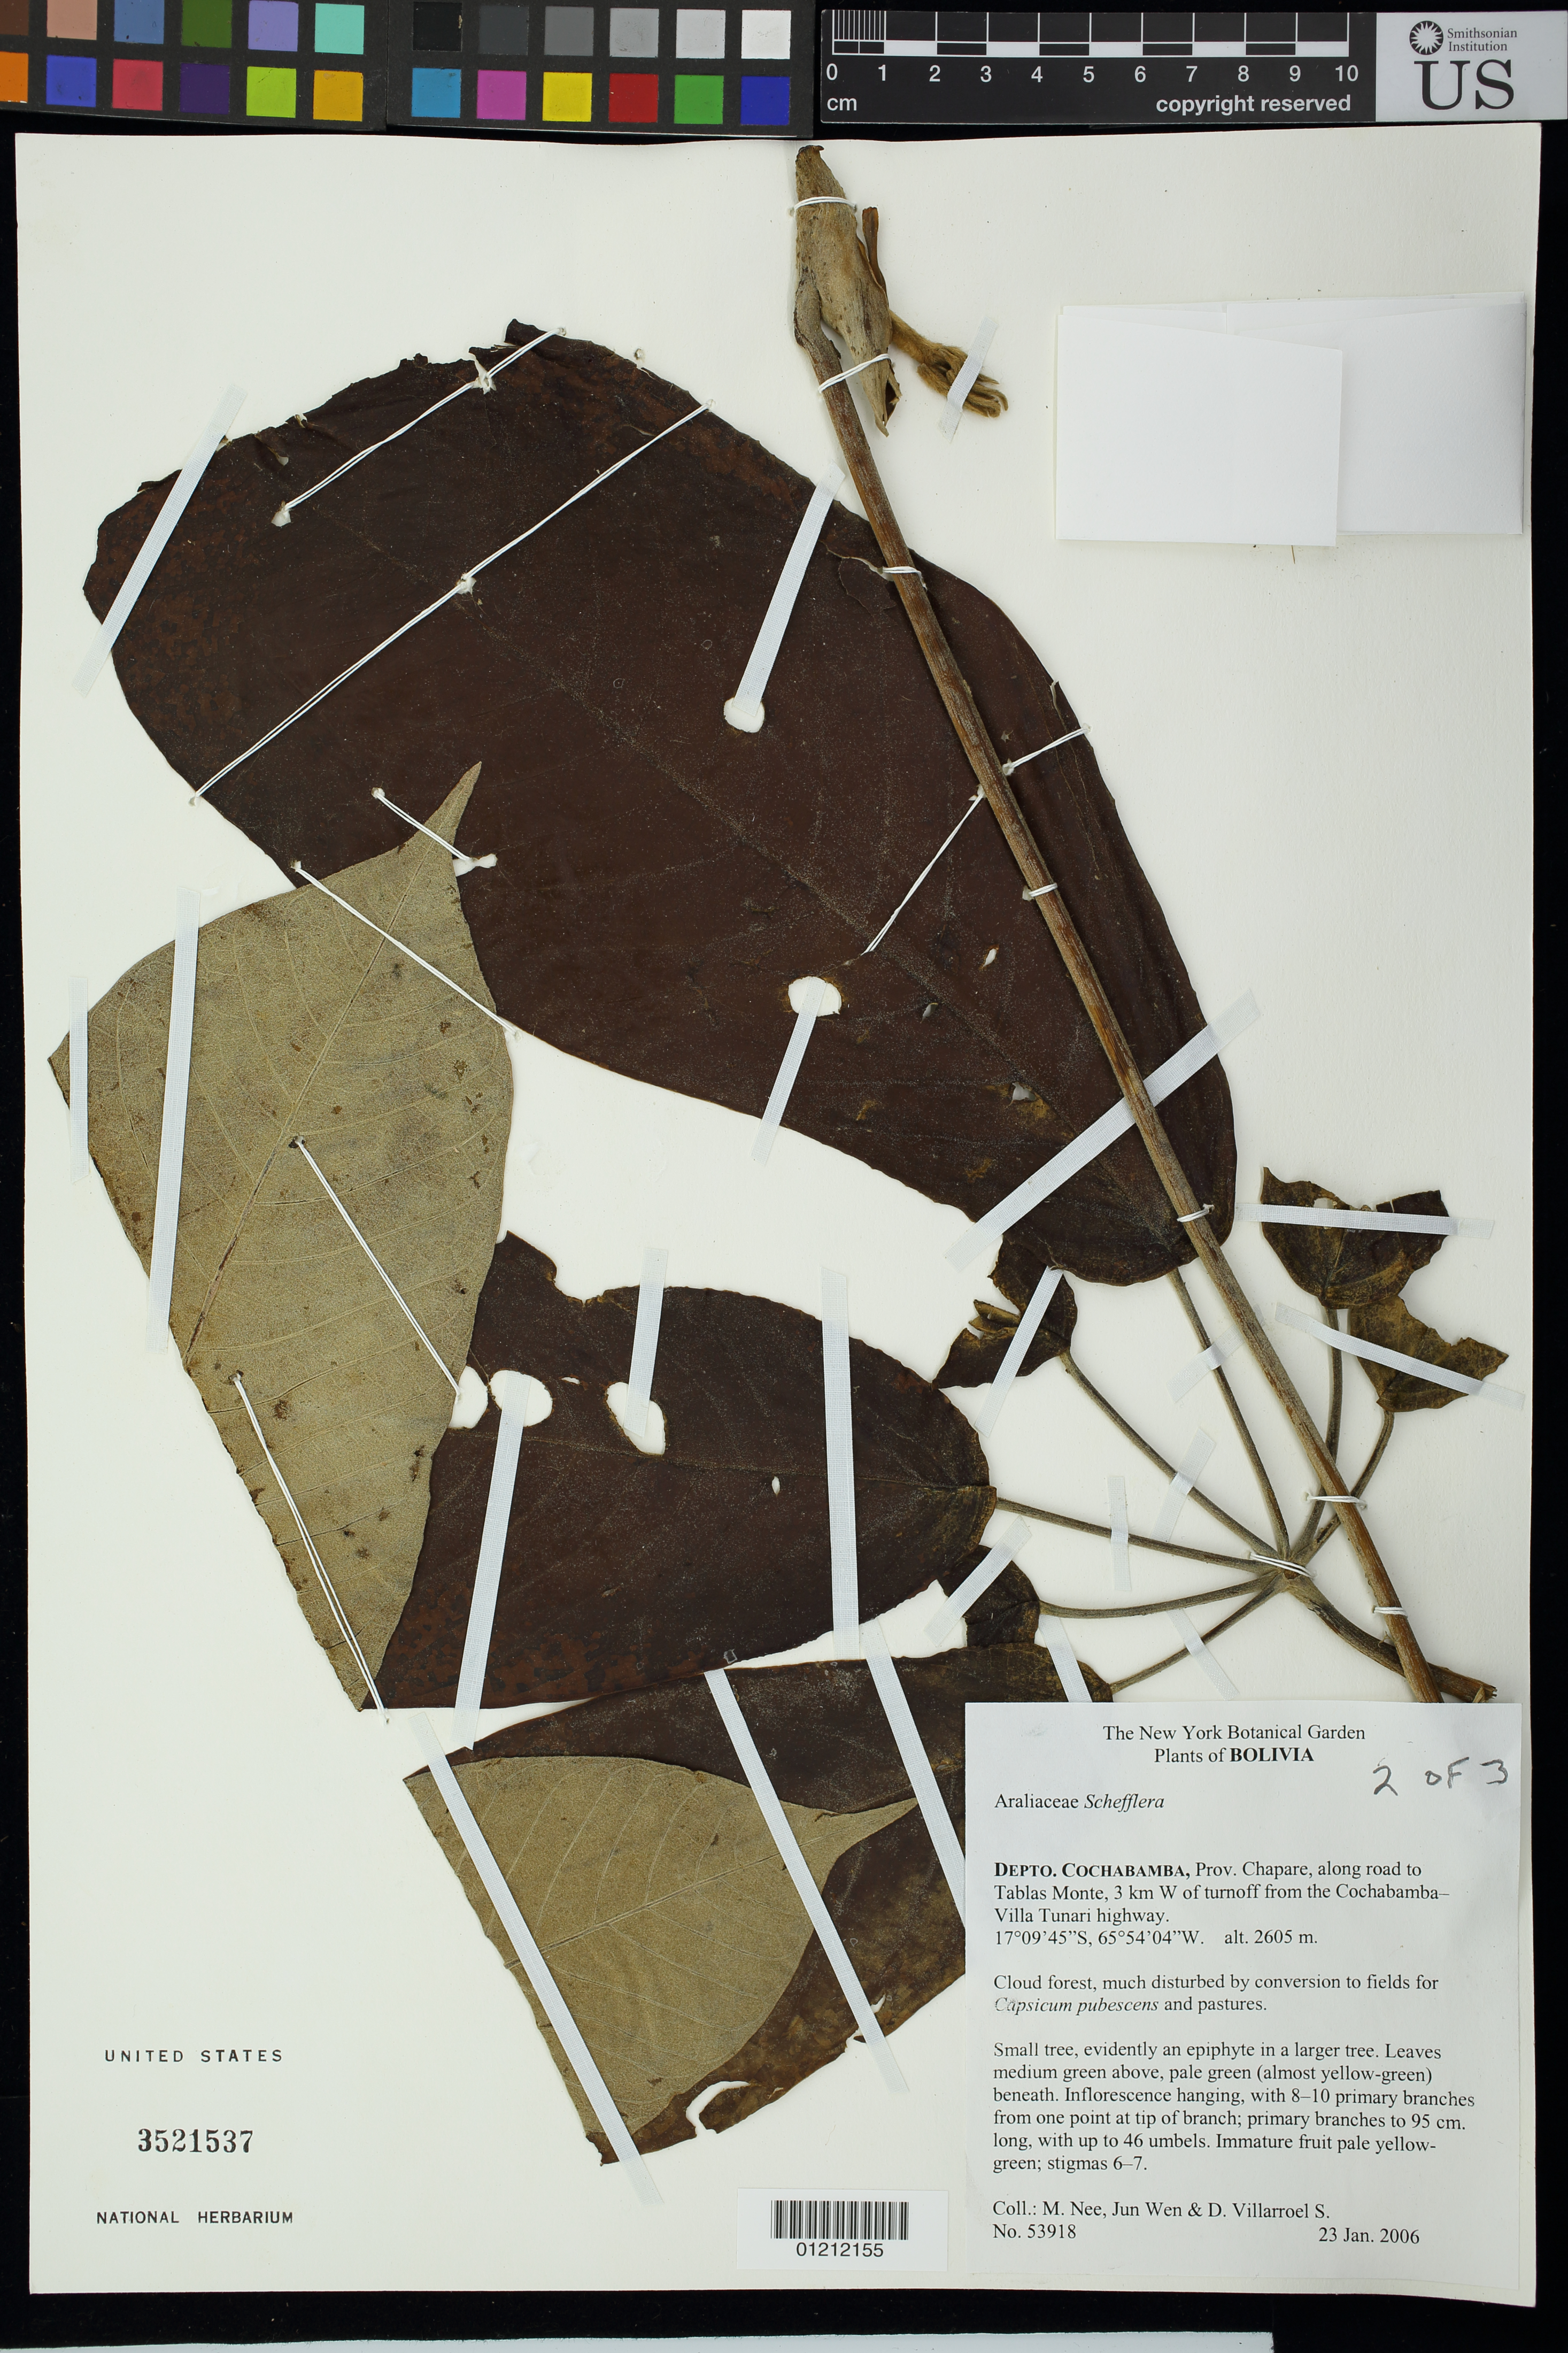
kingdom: Plantae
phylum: Tracheophyta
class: Magnoliopsida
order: Apiales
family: Araliaceae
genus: Schefflera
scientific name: Schefflera sp.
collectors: M. Nee, J. Wen & D. Villarroel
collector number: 53918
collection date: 2006-01-23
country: Bolivia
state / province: Cochabamba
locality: Prov. Chapare, along road to Tablas Monte, 3 km W of turnoff from the Cochabamba - Villa Tunari highway.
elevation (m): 2605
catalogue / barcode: US 3521537